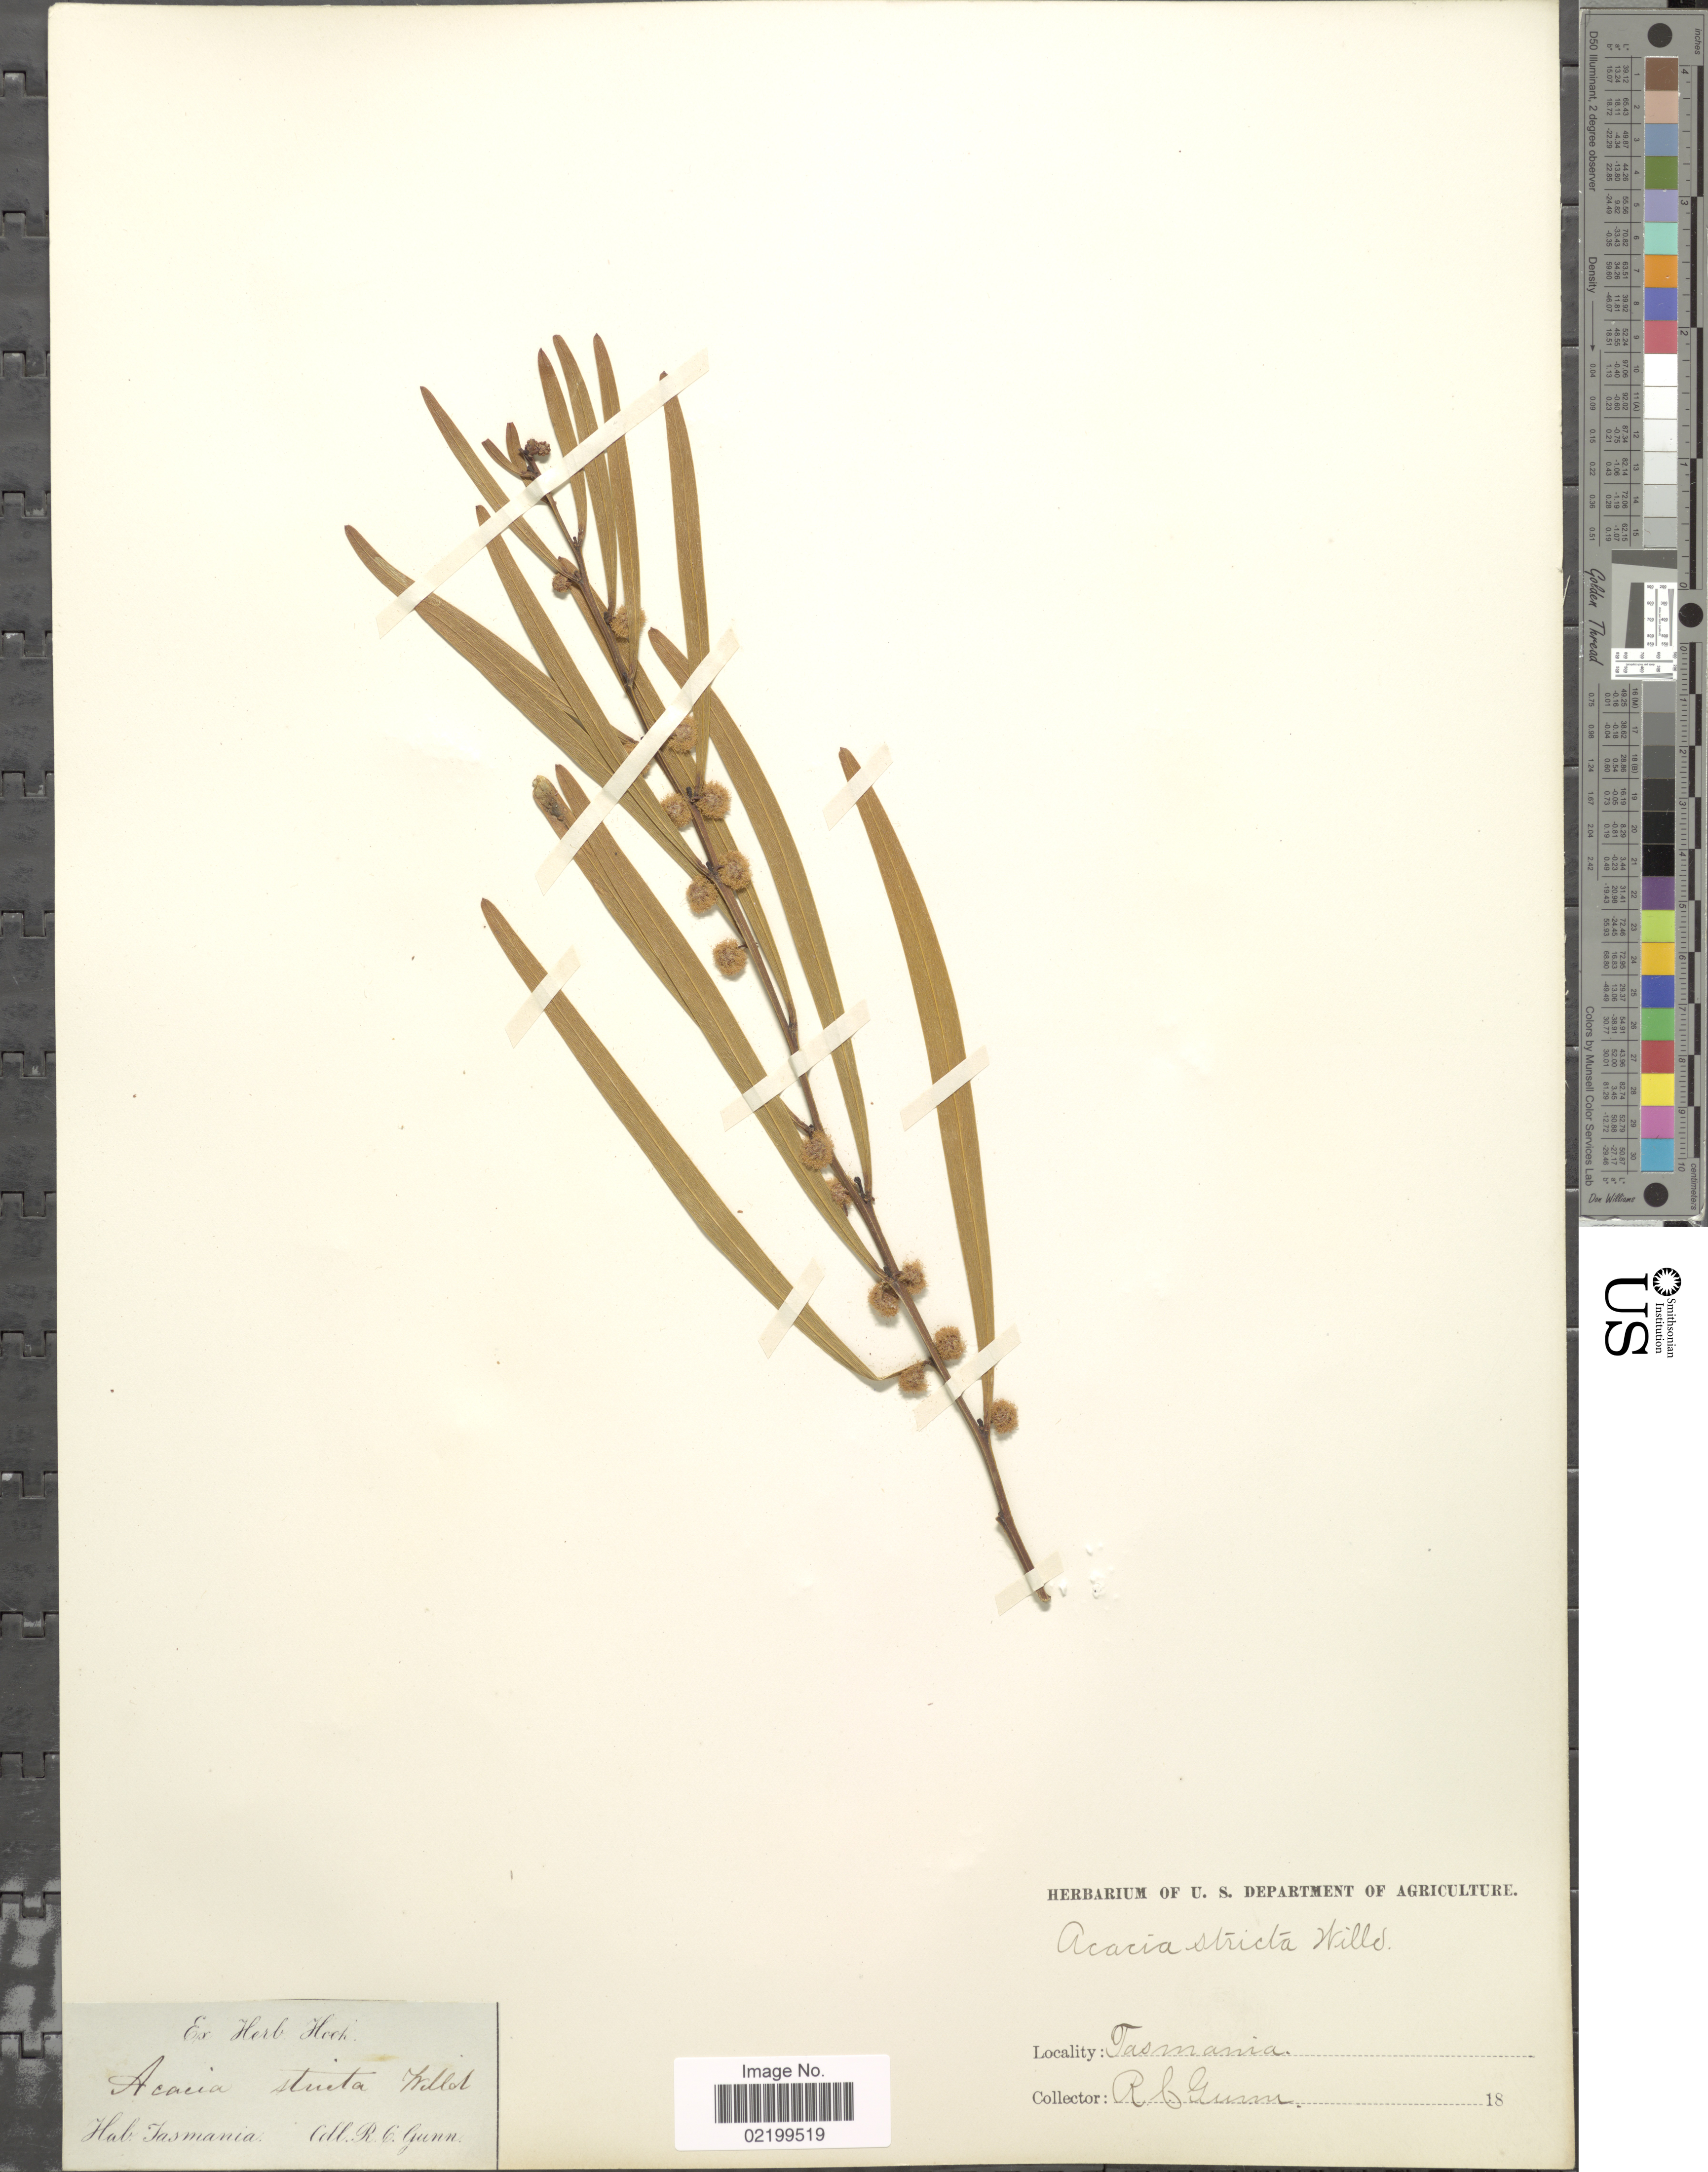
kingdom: Plantae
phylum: Tracheophyta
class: Magnoliopsida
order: Fabales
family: Fabaceae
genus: Acacia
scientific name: Acacia stricta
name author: (Andrews) Willd.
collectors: R. Gunn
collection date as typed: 18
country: Australia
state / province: Tasmania